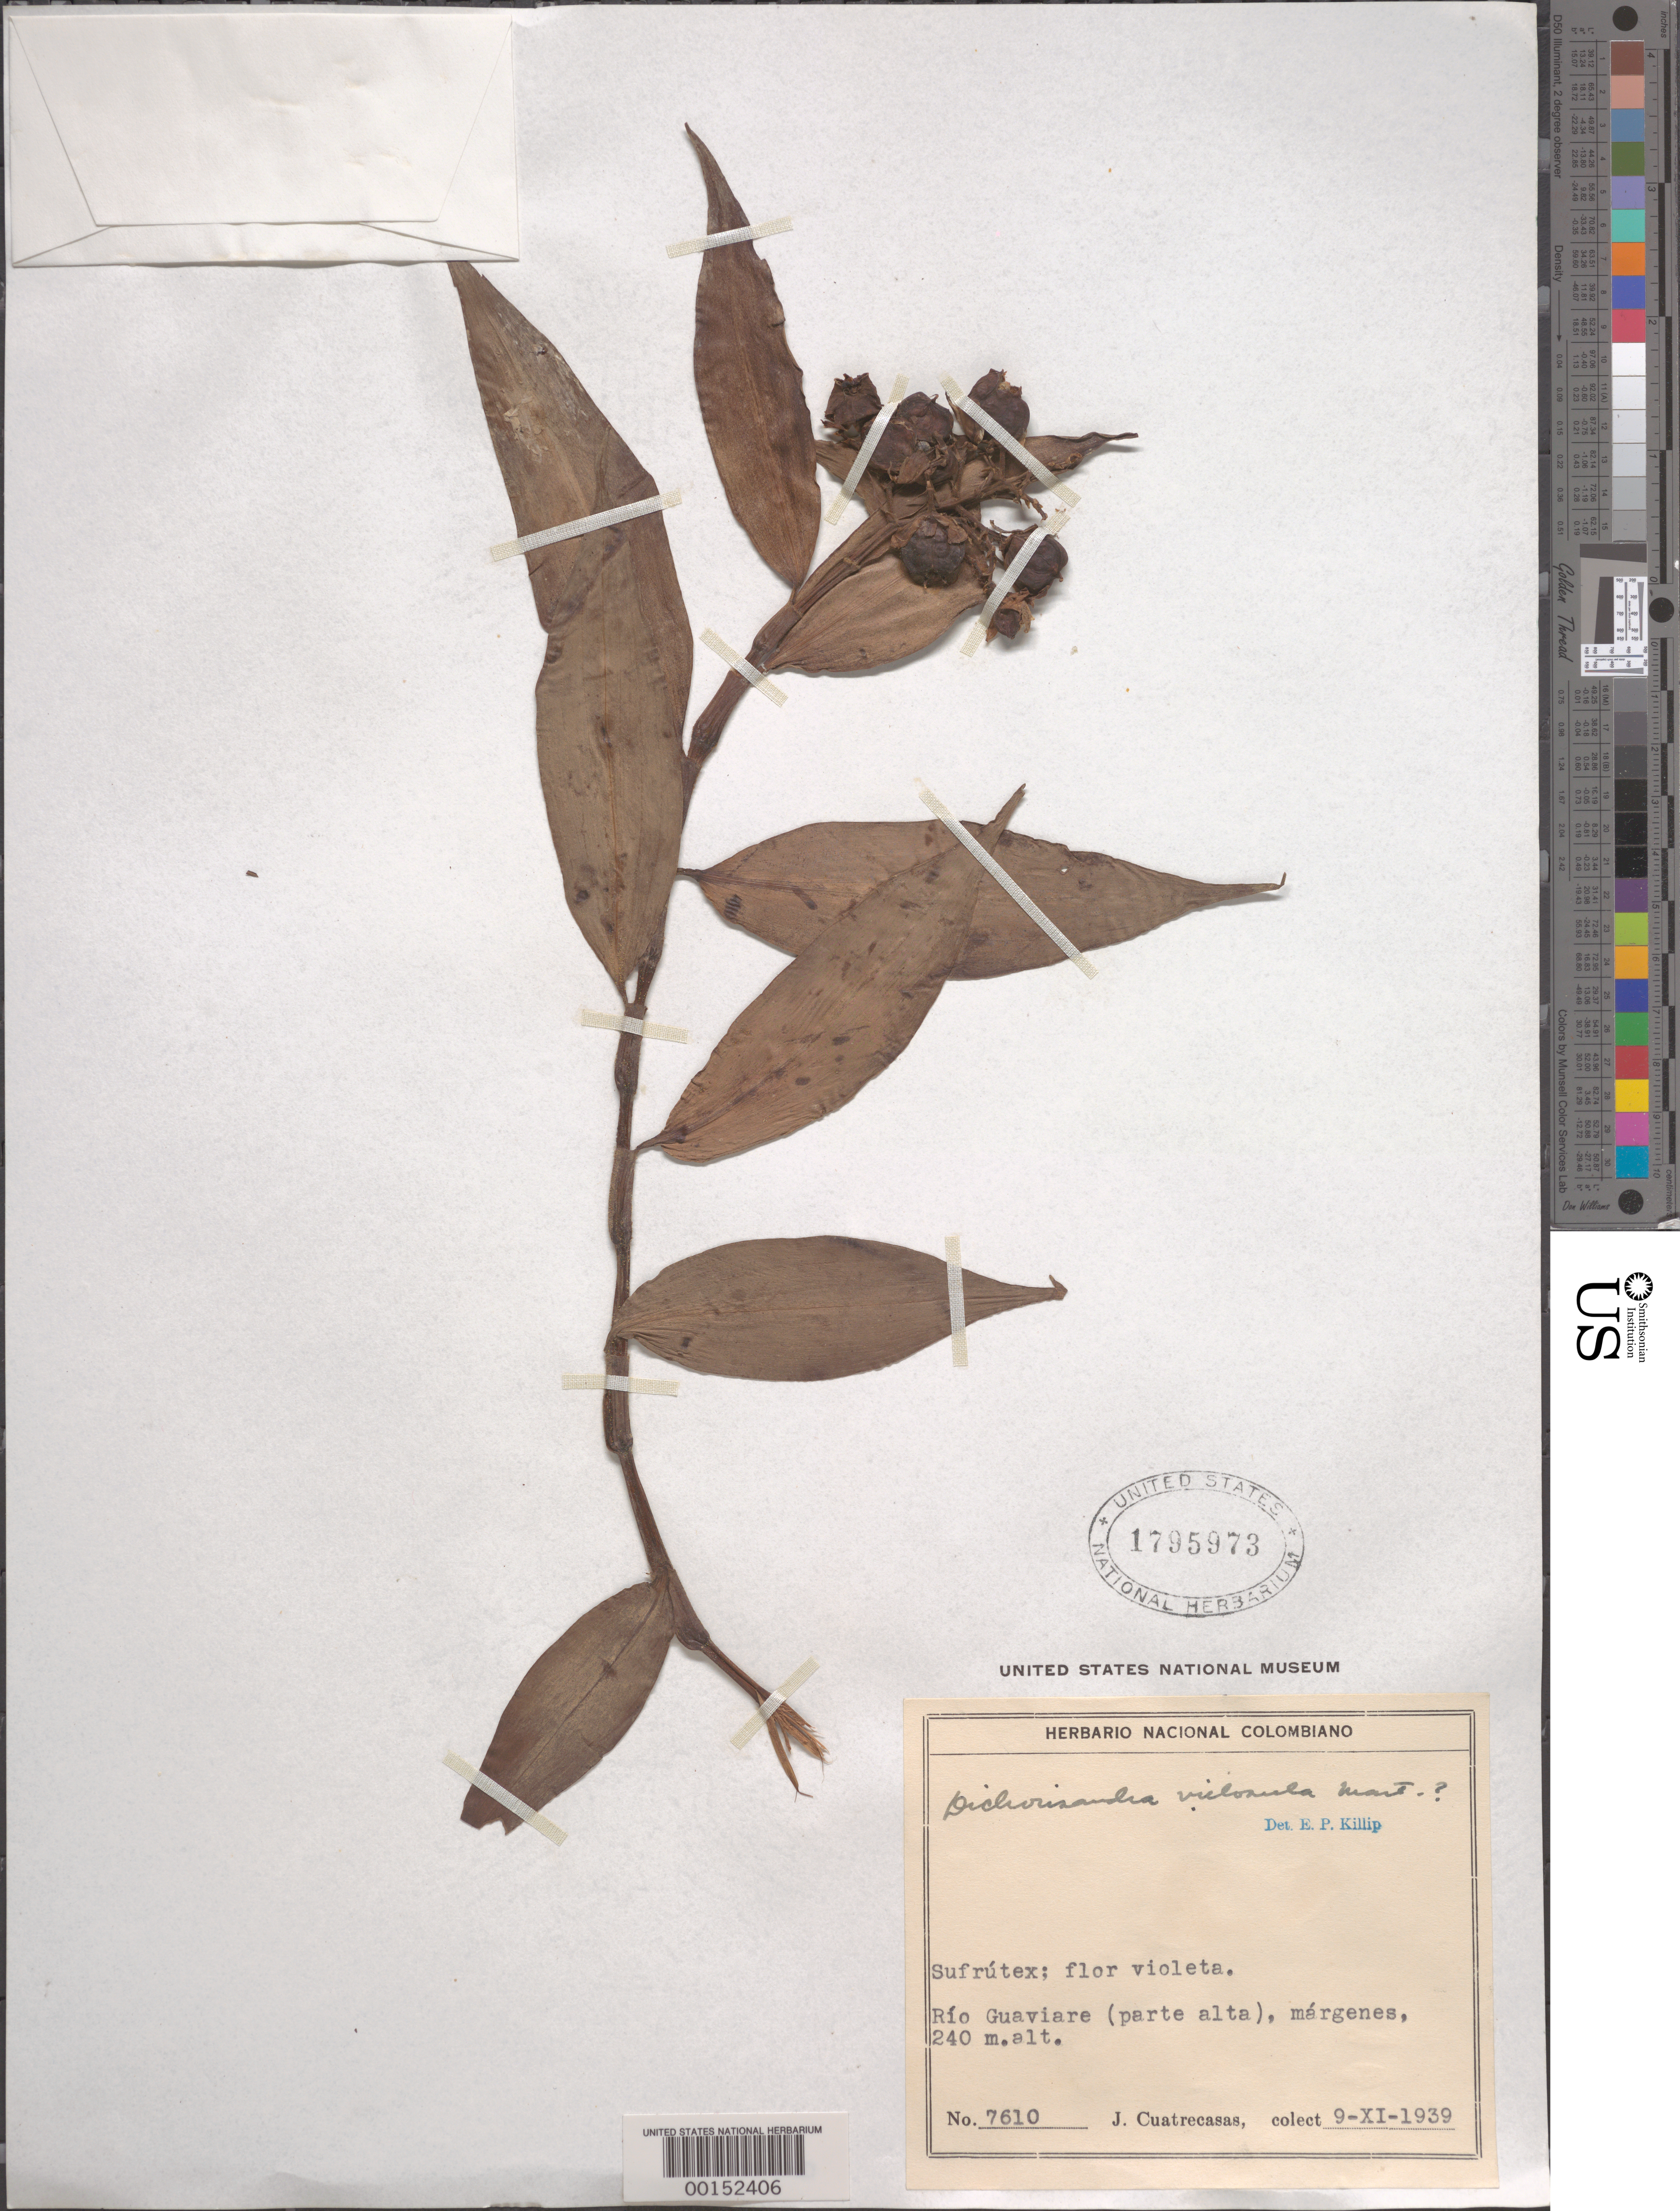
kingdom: Plantae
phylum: Tracheophyta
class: Liliopsida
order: Commelinales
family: Commelinaceae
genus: Dichorisandra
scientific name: Dichorisandra hexandra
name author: (Aubl.) Standl.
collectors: J. Cuatrecasas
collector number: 7610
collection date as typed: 09 Nov 1939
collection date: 1939-11-09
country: Colombia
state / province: Guaviare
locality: Rio Guaviare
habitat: Riverbank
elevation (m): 240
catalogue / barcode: US 1795973